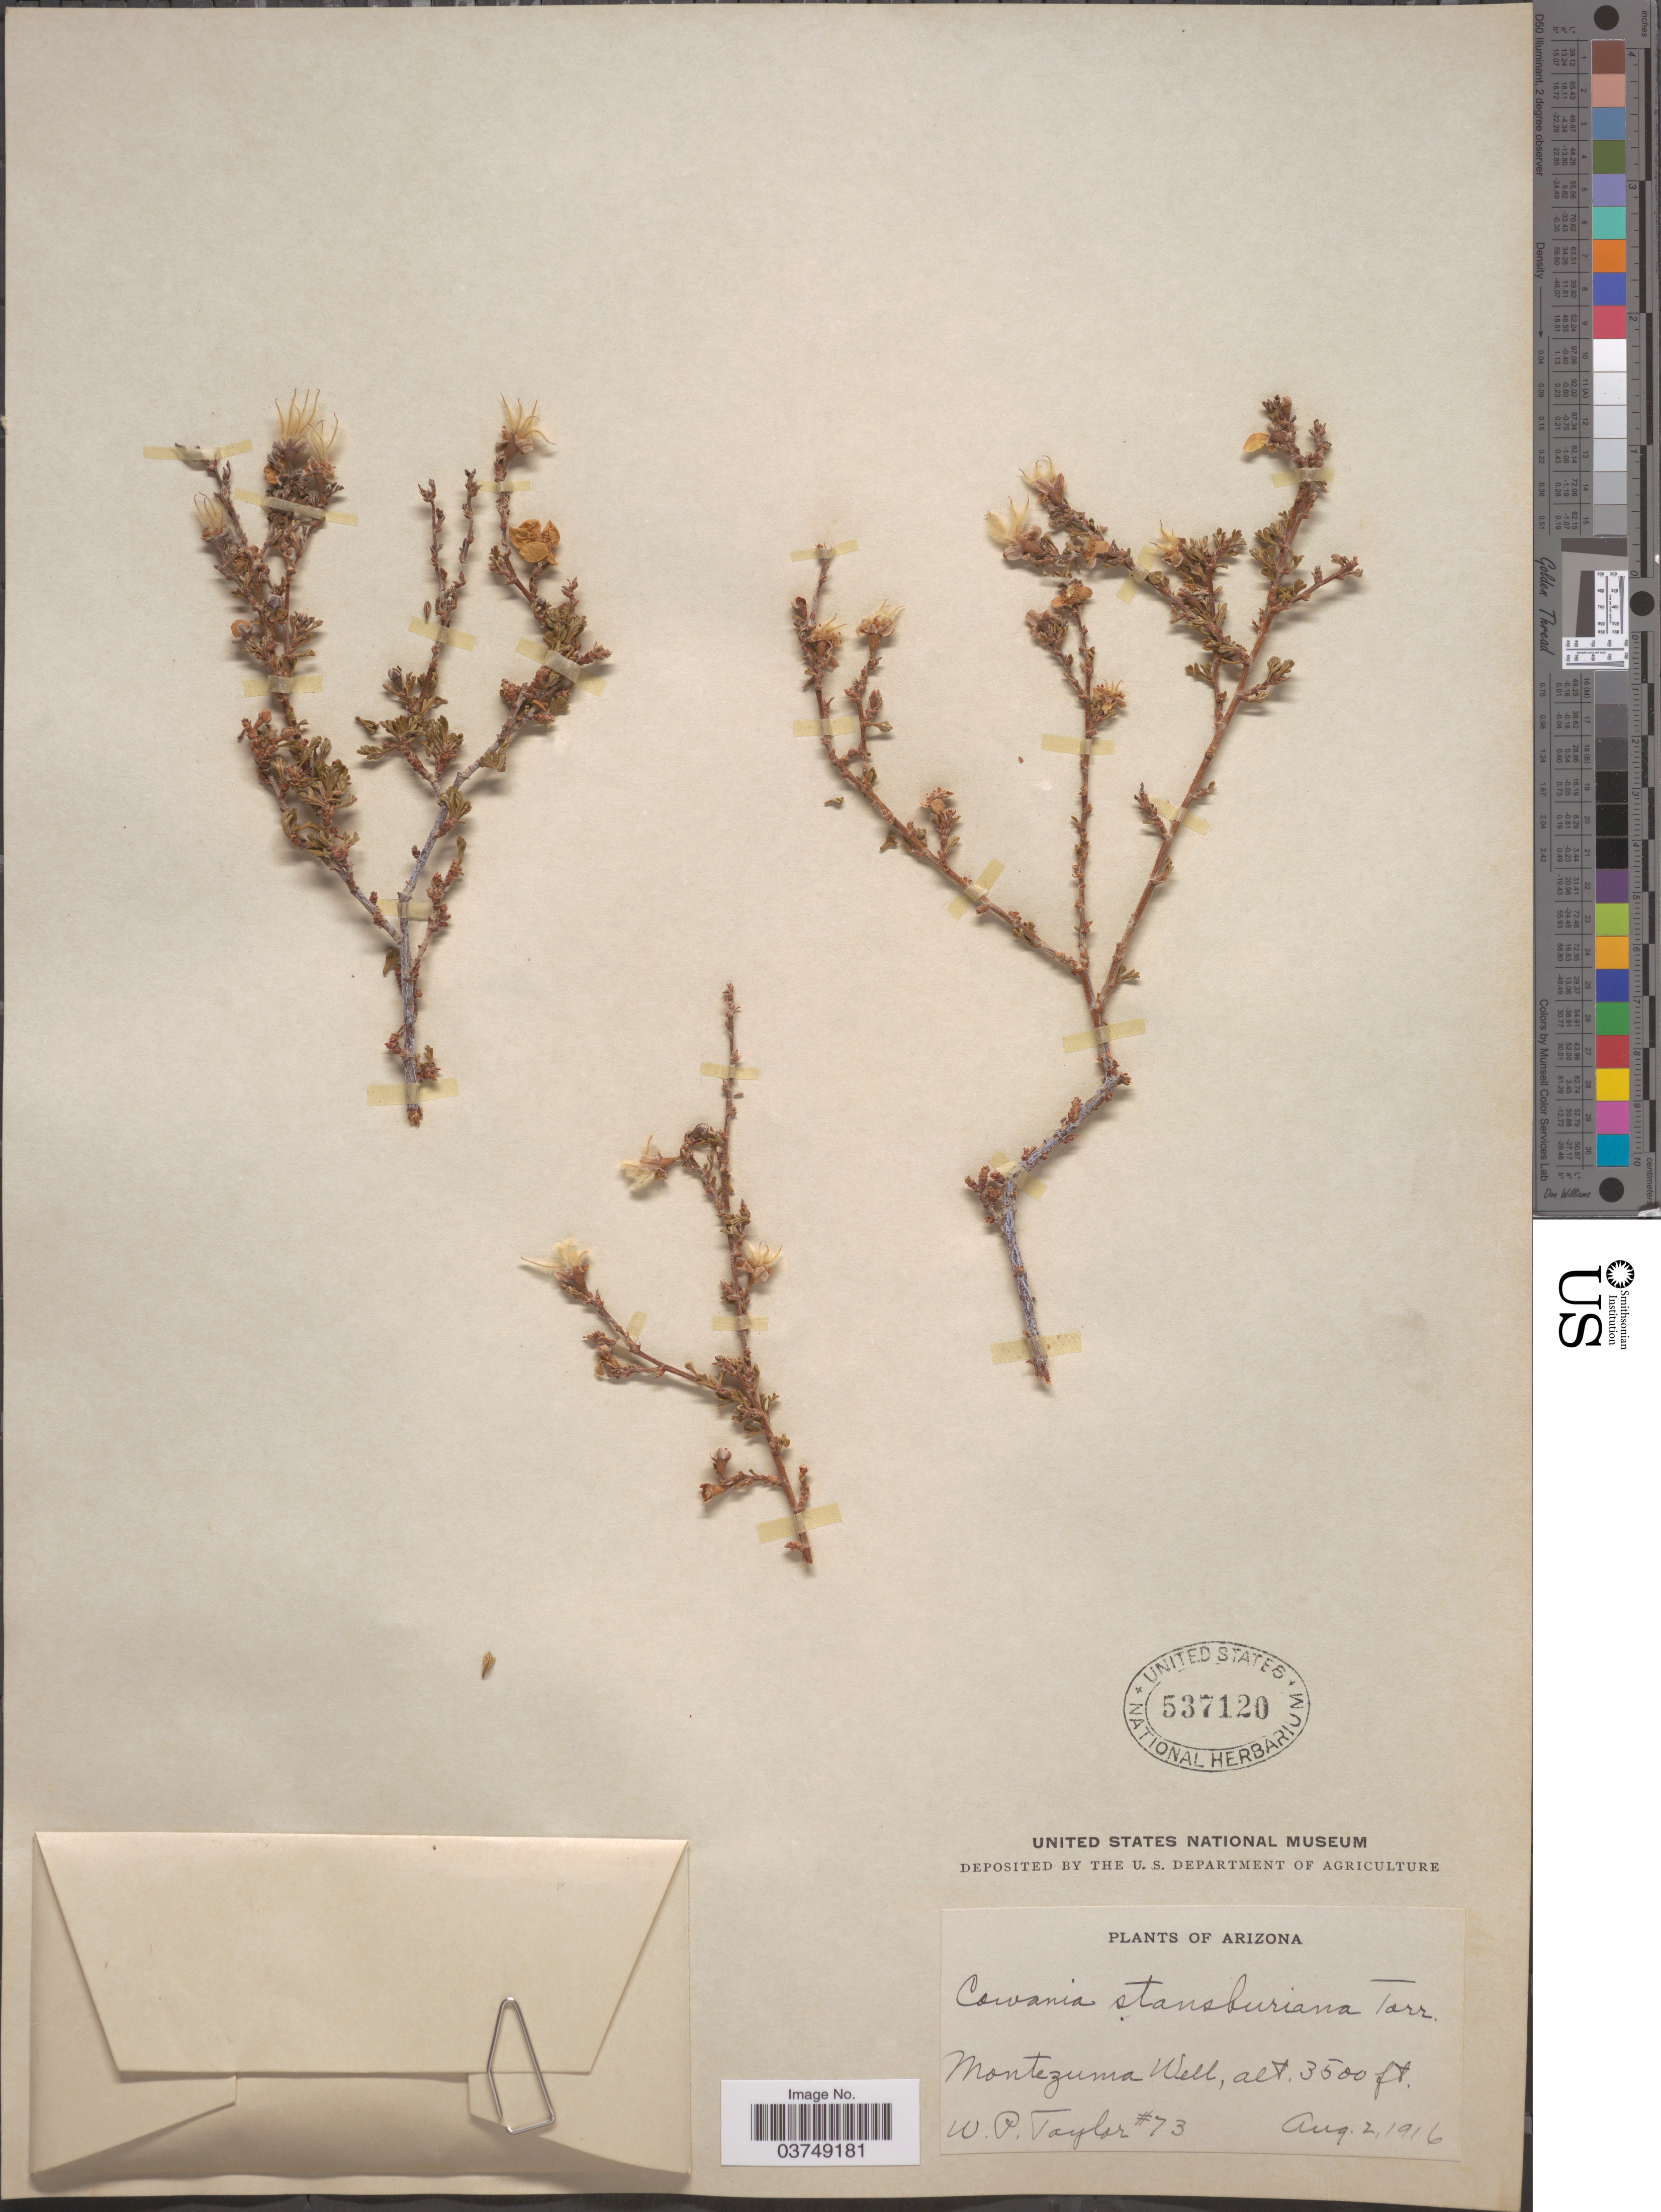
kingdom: Plantae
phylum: Tracheophyta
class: Magnoliopsida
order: Rosales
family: Rosaceae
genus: Purshia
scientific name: Purshia stansburyana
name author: (Torr.) Henrickson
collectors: W. P. Taylor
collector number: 73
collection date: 1916-08-02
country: United States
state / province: Arizona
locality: Montezuma Well.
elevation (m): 1067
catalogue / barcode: US 537120